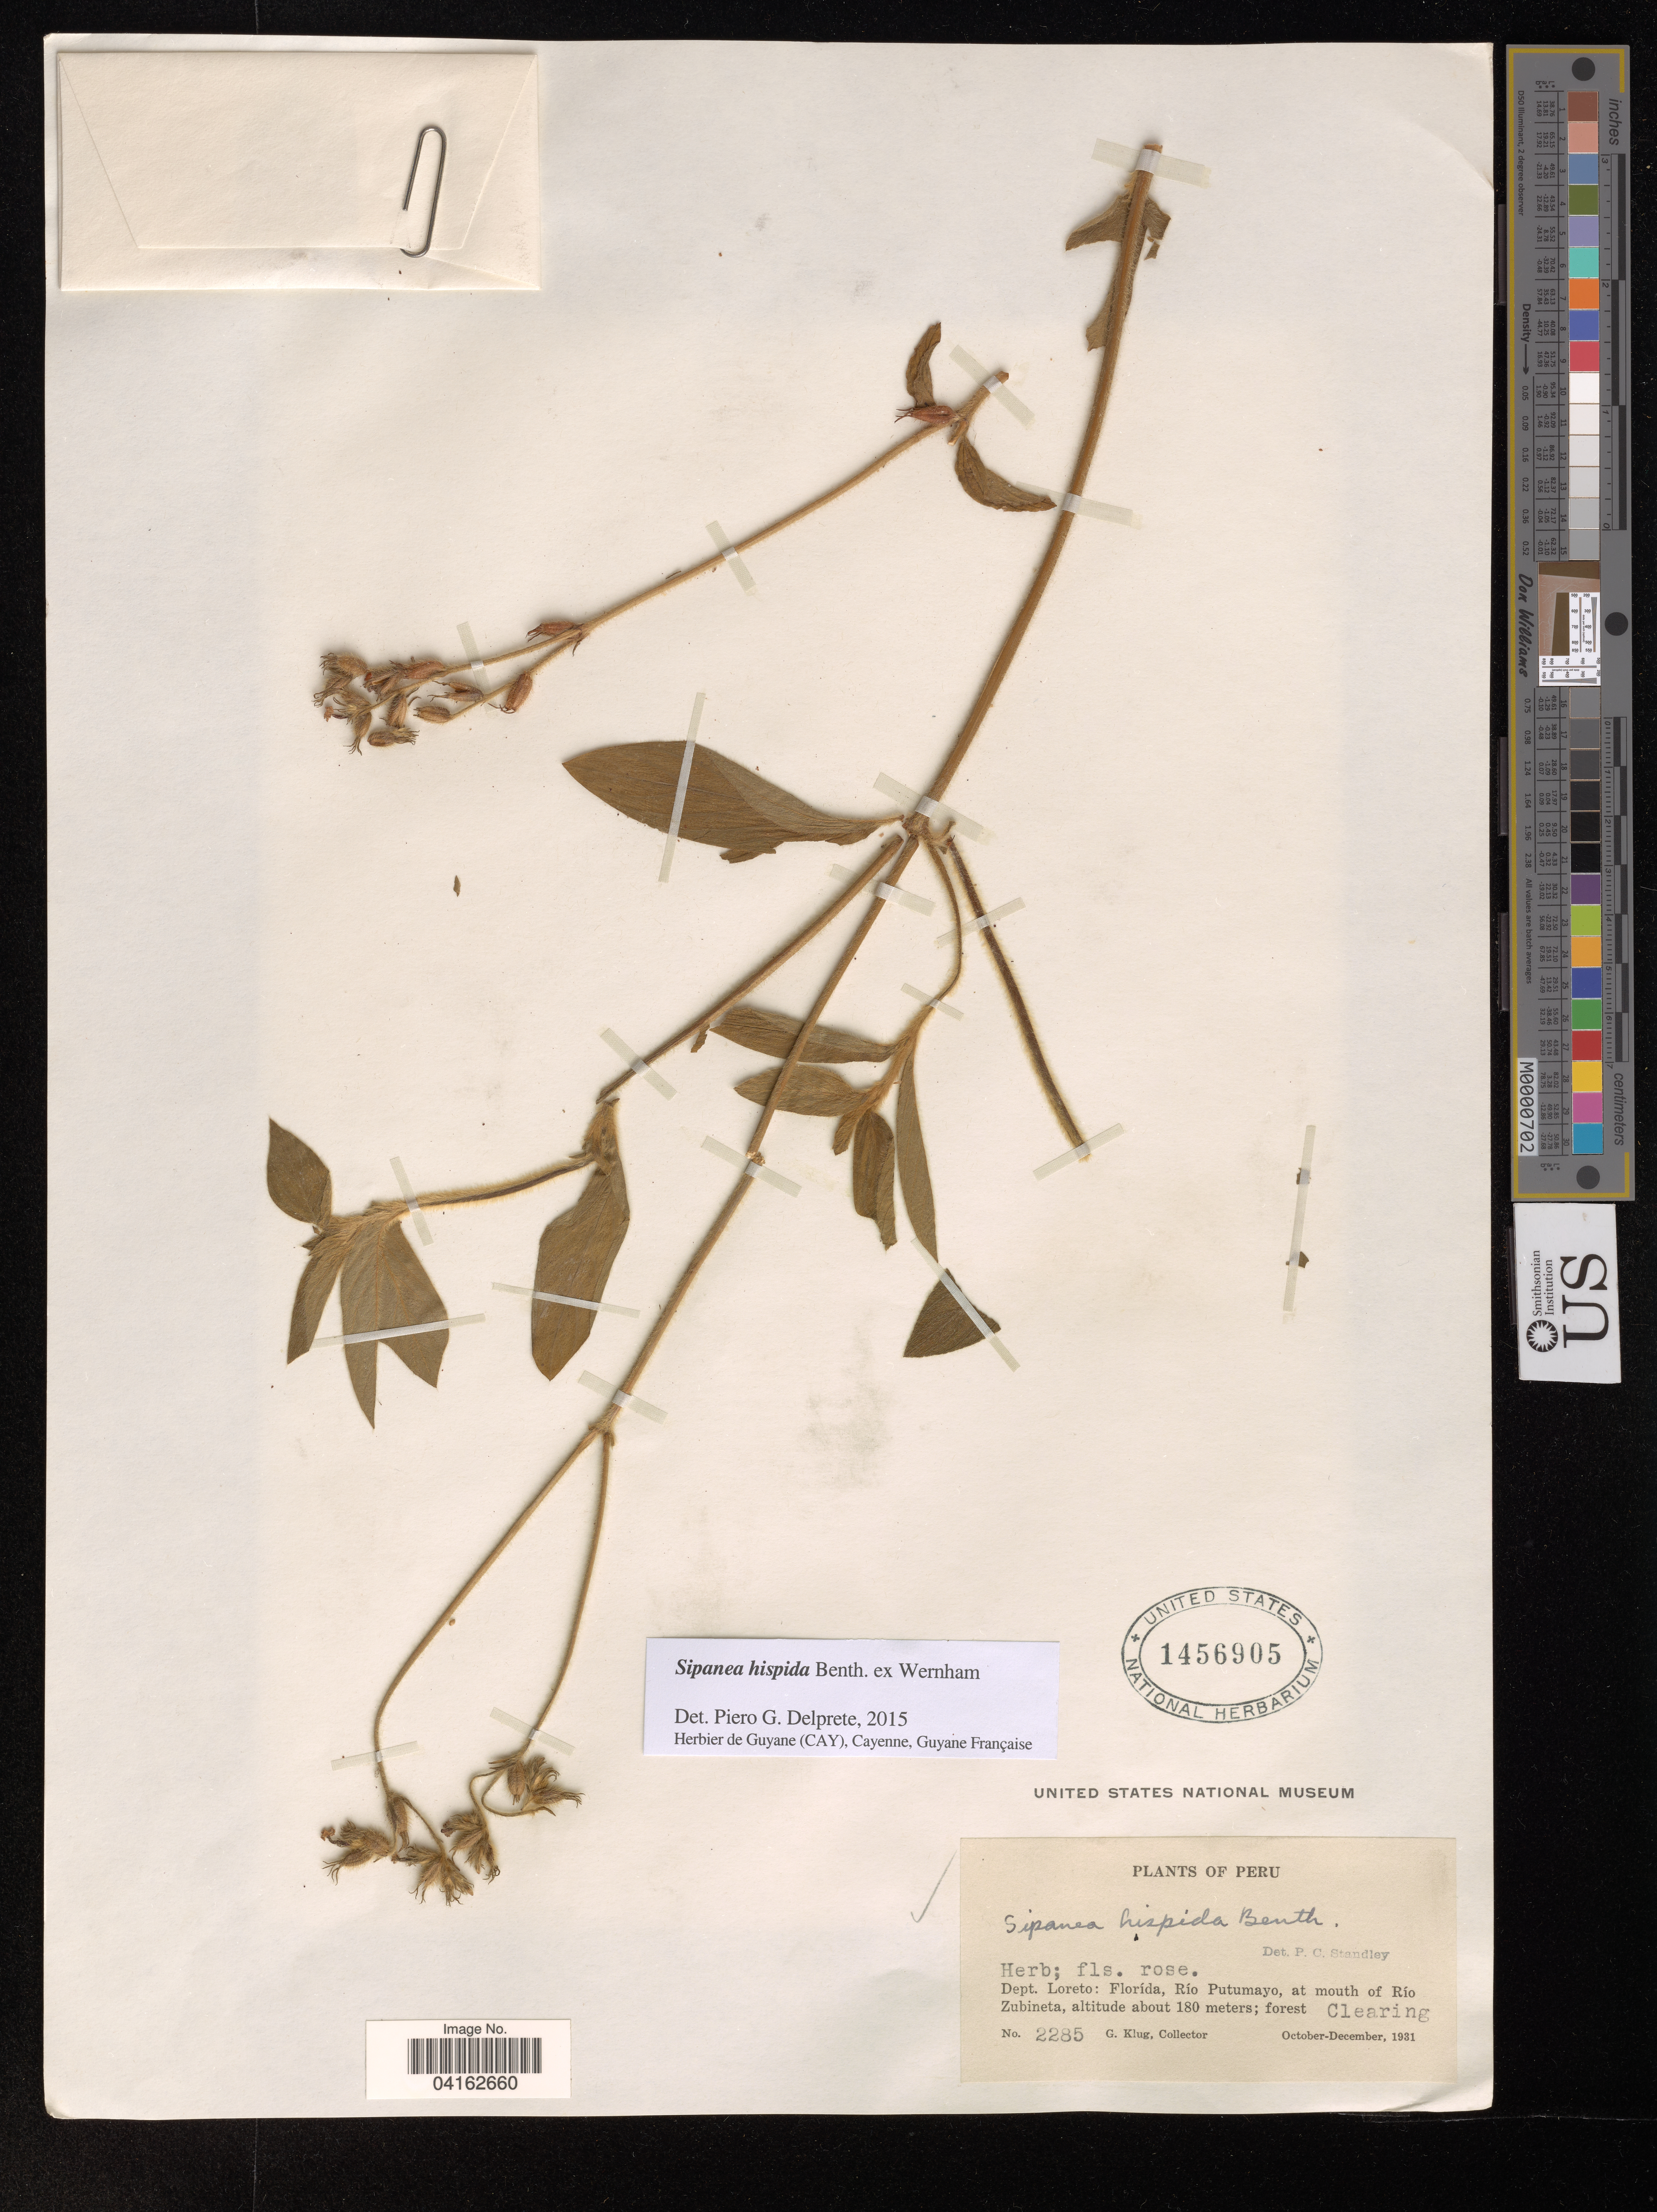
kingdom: Plantae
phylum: Tracheophyta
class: Magnoliopsida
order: Gentianales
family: Rubiaceae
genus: Sipanea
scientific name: Sipanea hispida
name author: Benth. ex Wernham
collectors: G. Klug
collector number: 2285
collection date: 1931-10/1931-12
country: Peru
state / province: Loreto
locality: Florída, Río Putumayo, at mouth of Río Zubineta.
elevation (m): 180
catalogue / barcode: US 1456905